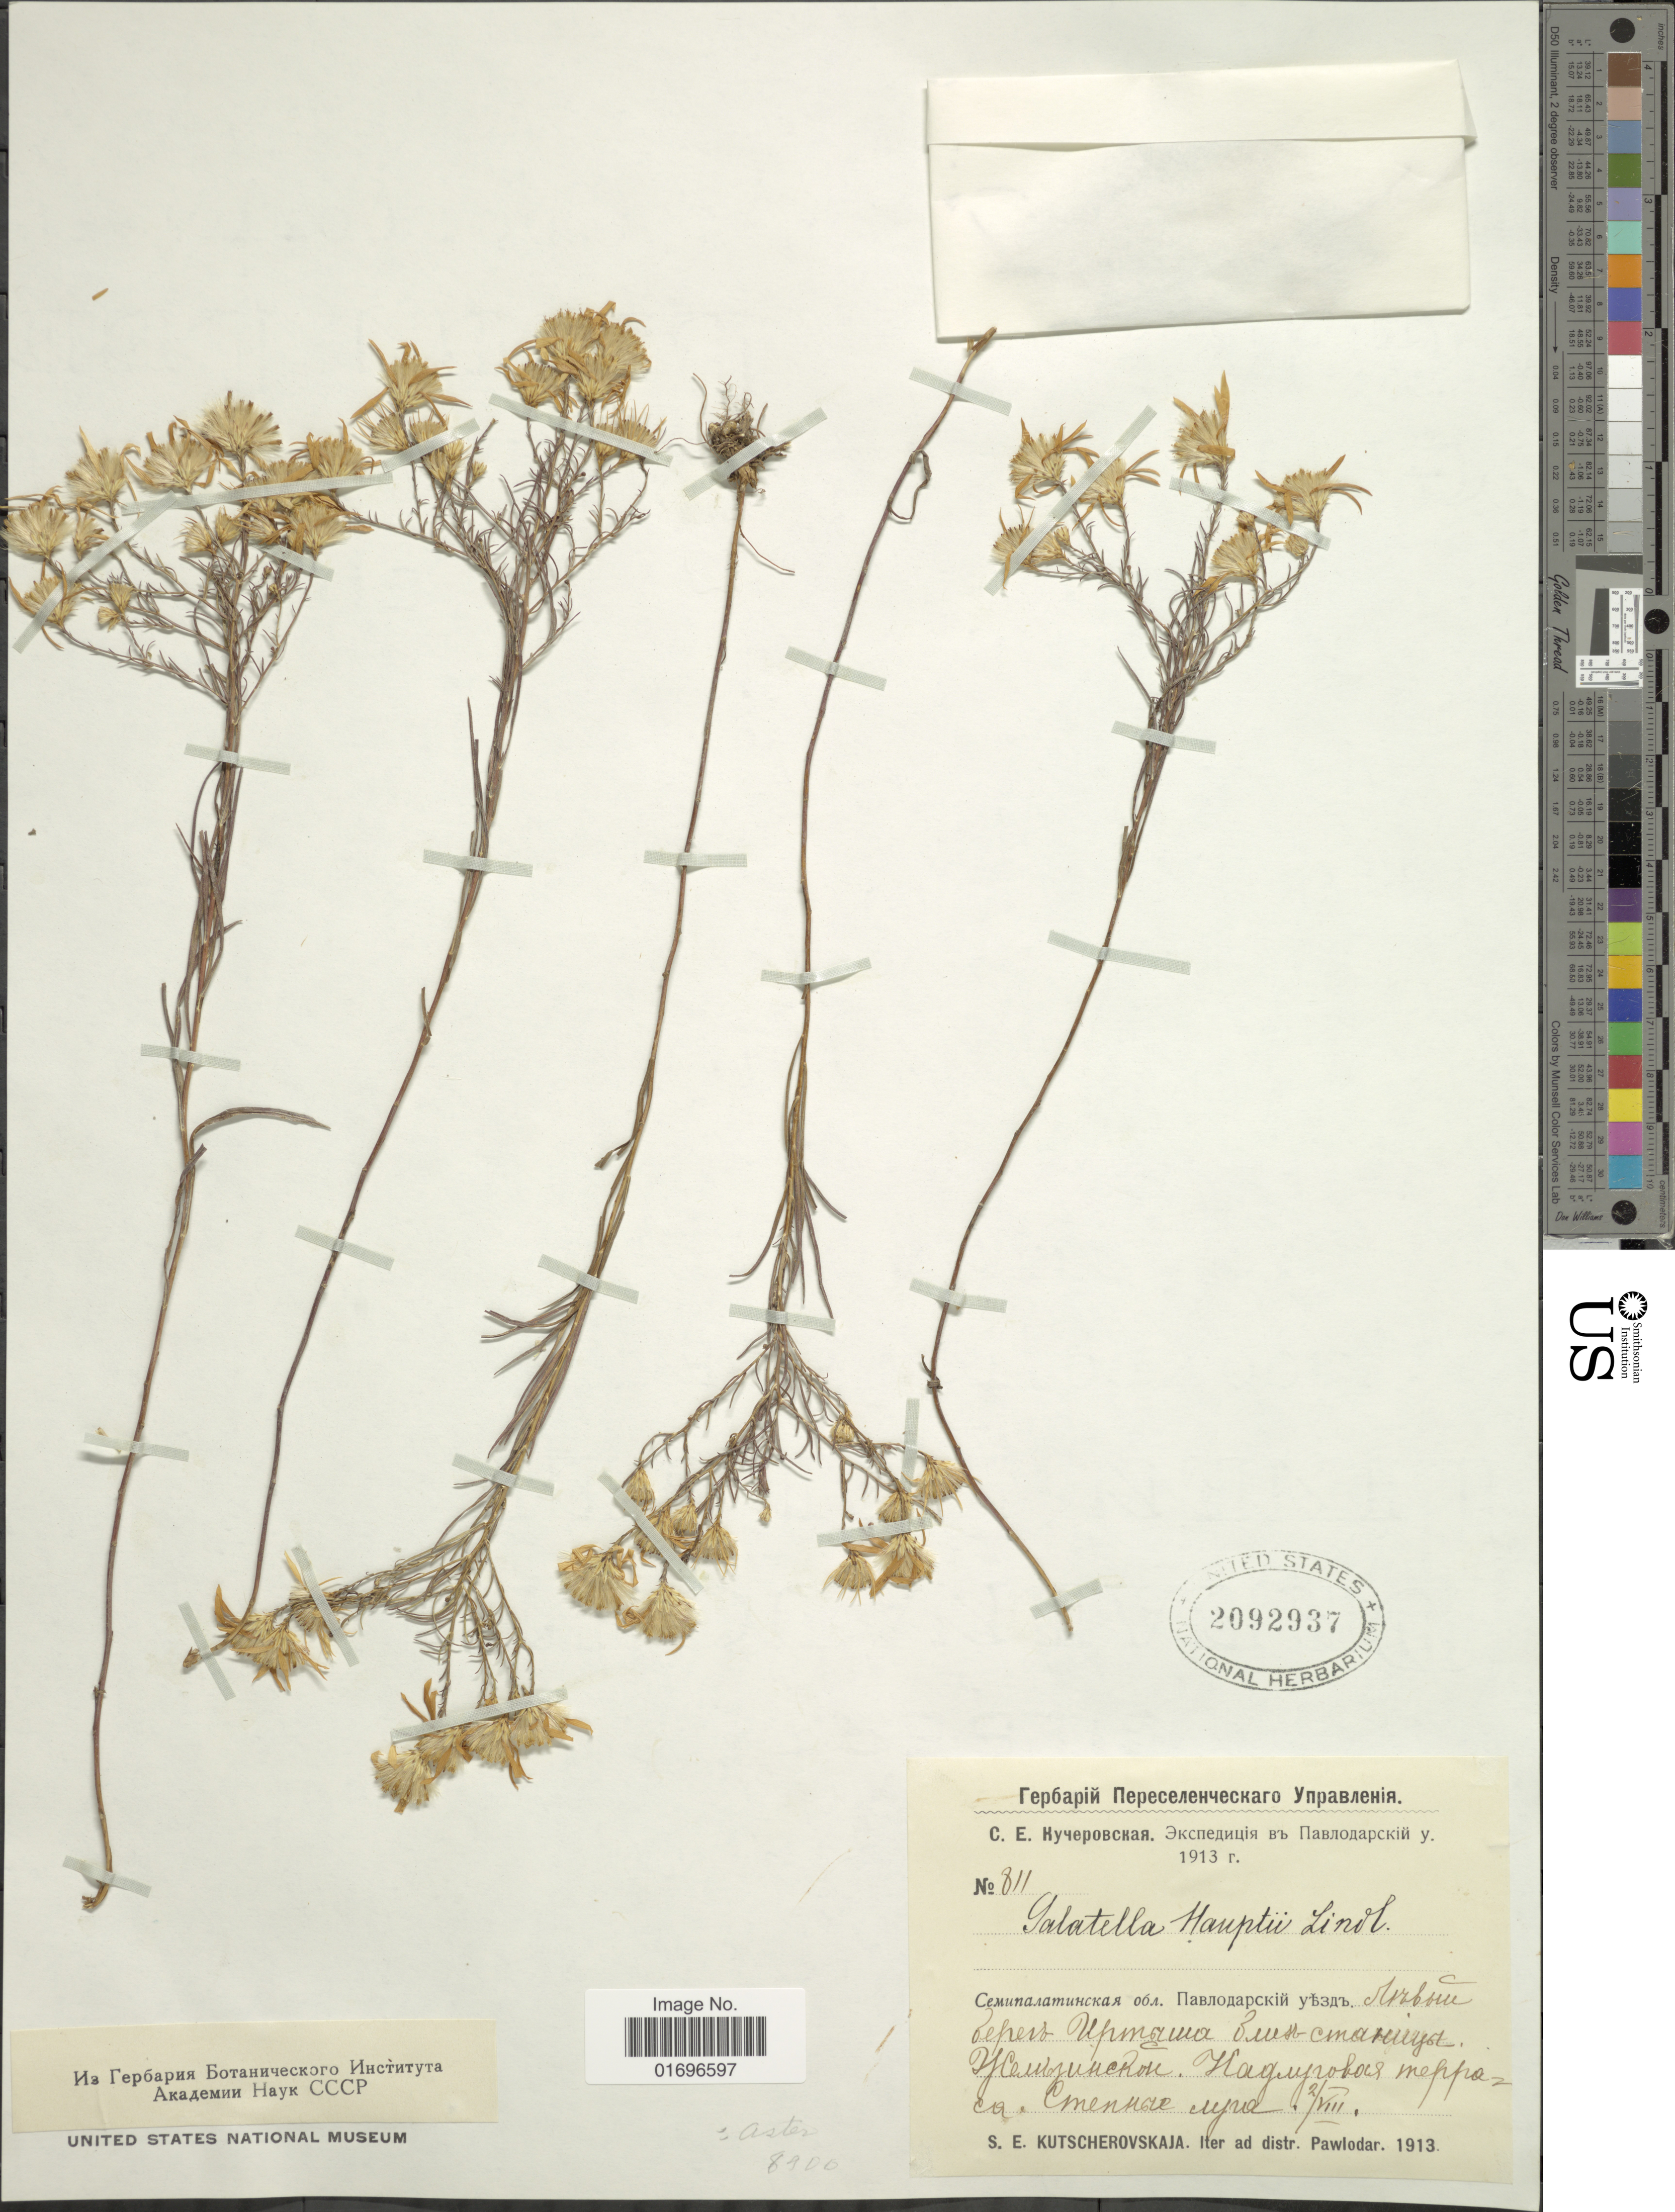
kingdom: Plantae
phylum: Tracheophyta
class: Magnoliopsida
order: Asterales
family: Asteraceae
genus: Aster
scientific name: Aster hauptii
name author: Turcz. ex DC.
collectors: S. Kutscherovskaja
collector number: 811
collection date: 1913-08-02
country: Kazakhstan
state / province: Paylodar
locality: Left shore of river Irtysh.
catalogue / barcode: US 2092937